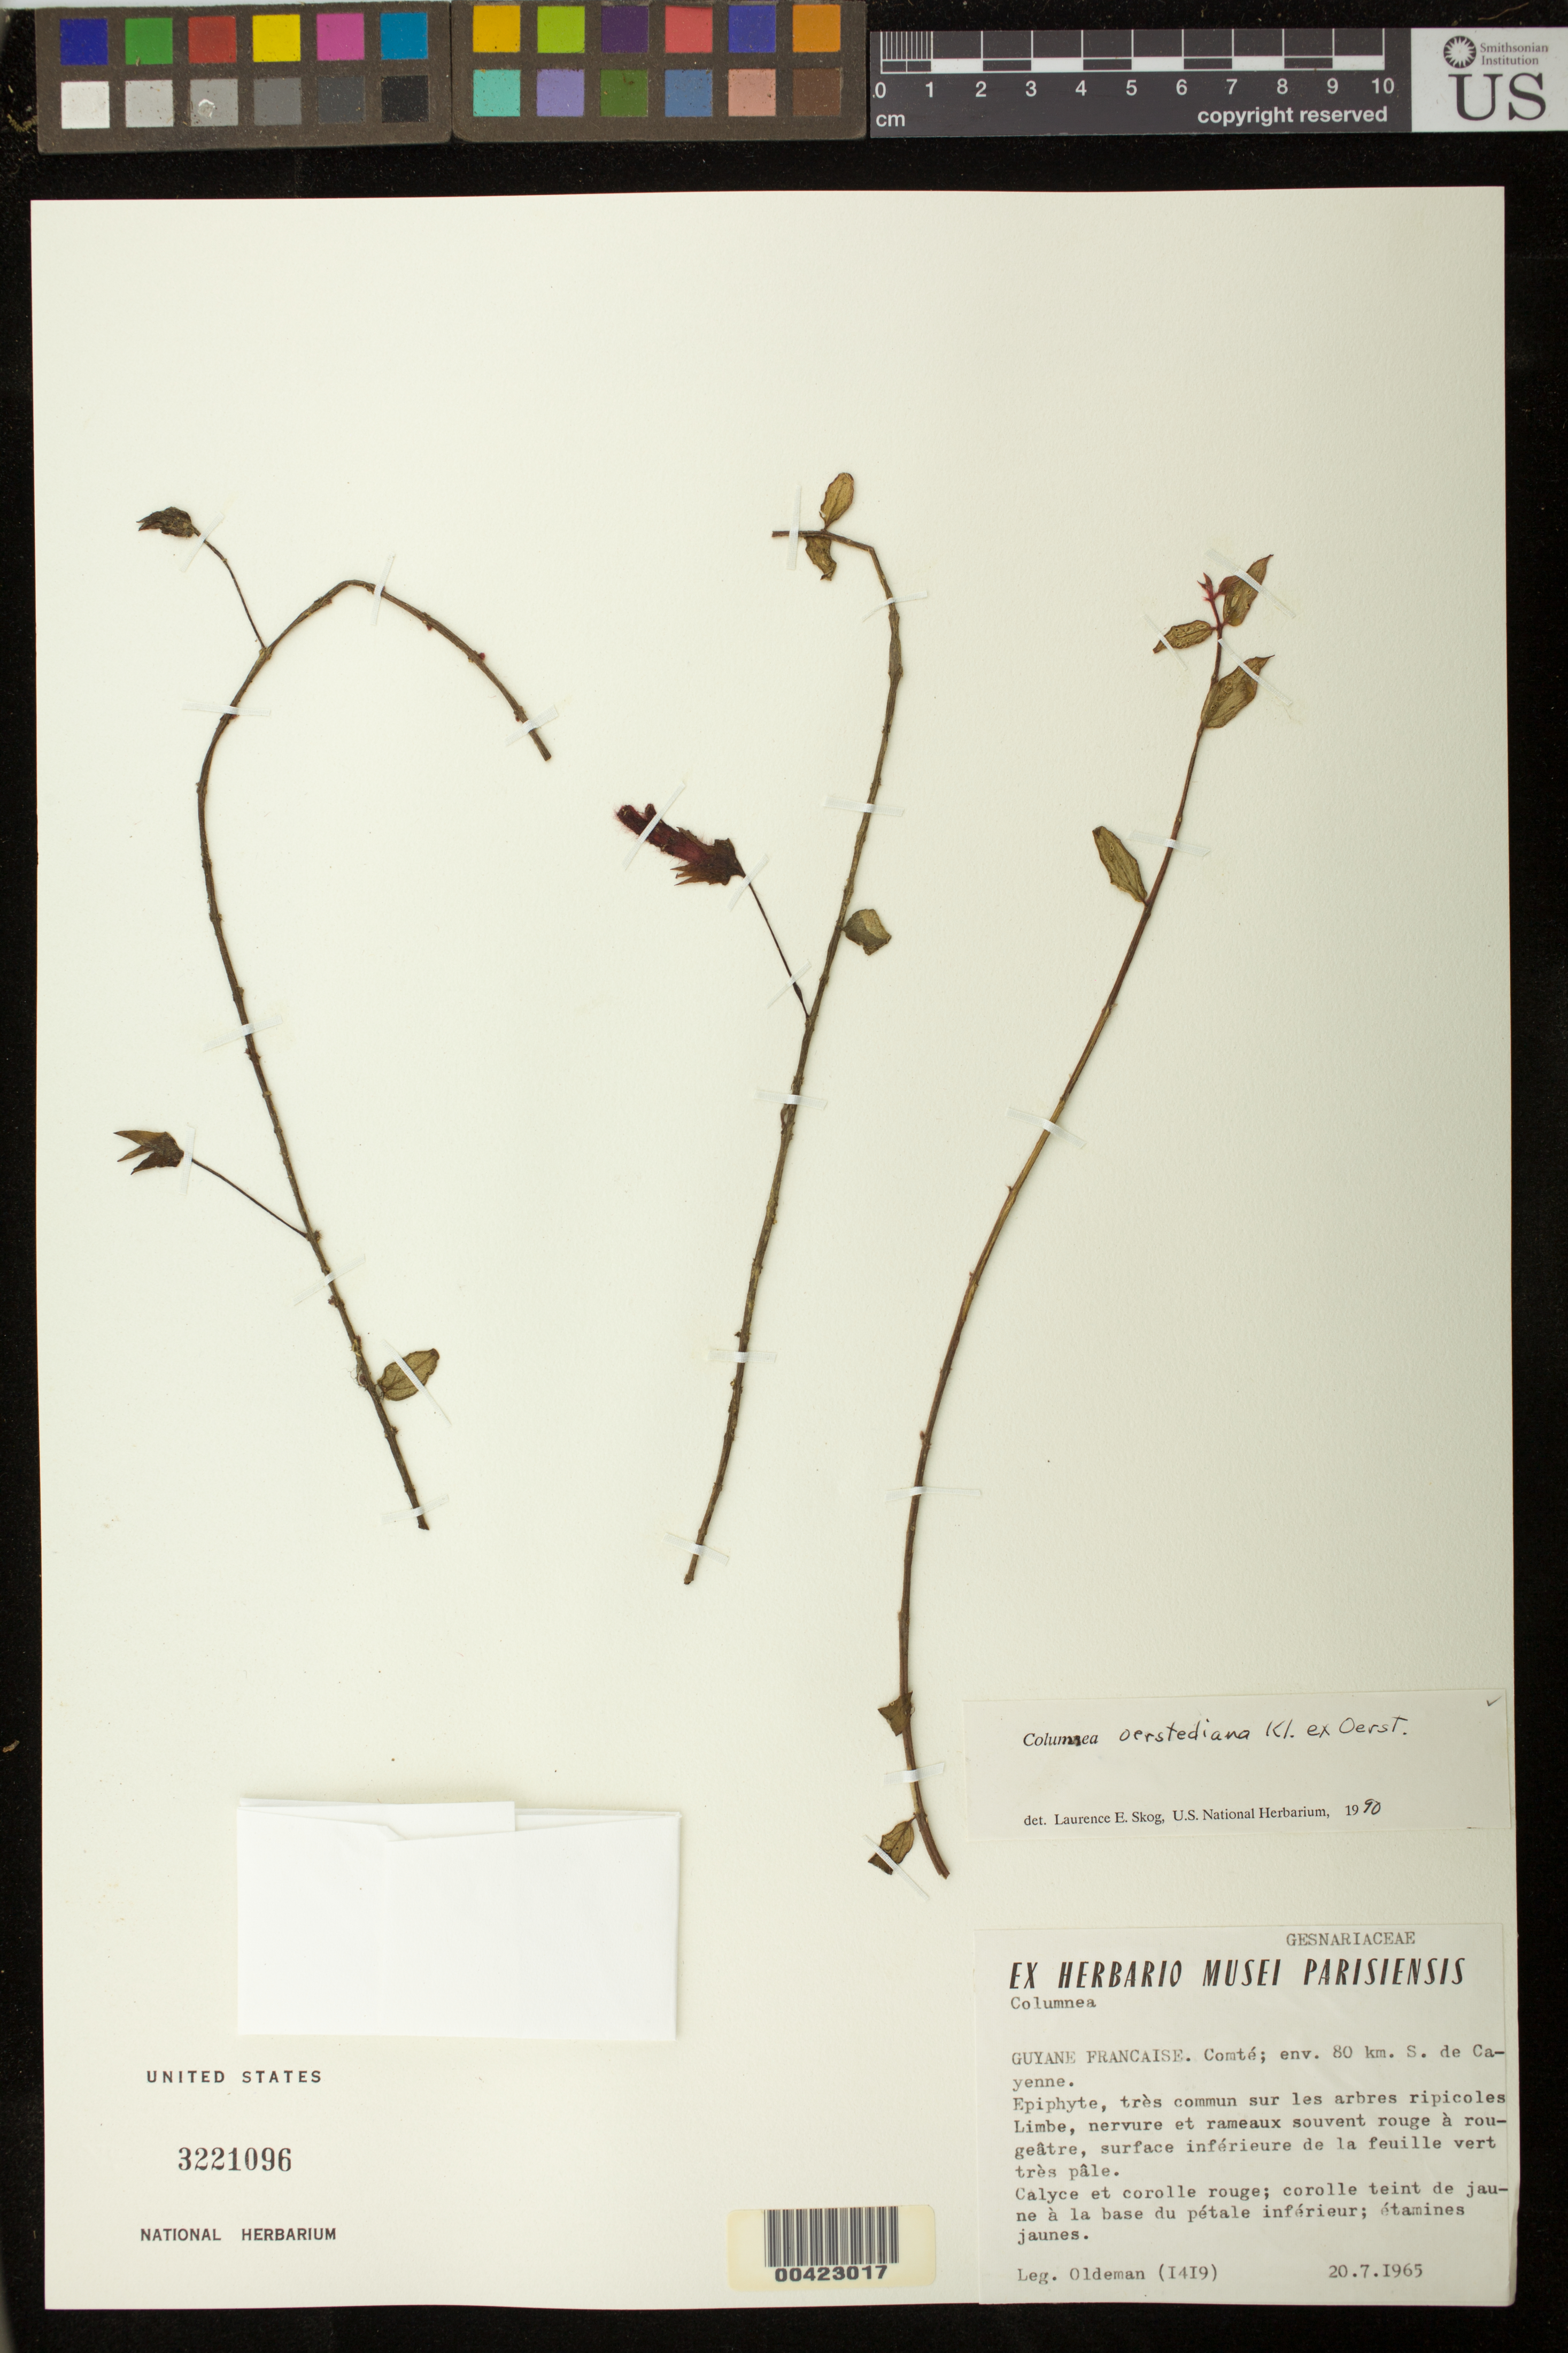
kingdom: Plantae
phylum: Tracheophyta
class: Magnoliopsida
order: Lamiales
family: Gesneriaceae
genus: Columnea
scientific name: Columnea oerstediana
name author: Klotzsch ex Oerst.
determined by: Skog, Laurence E.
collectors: R. Oldeman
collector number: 1419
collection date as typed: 20 Jul 1965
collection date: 1965-07-20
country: French Guiana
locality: Comté; env. 80 km S de Cayenne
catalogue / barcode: US 3221096